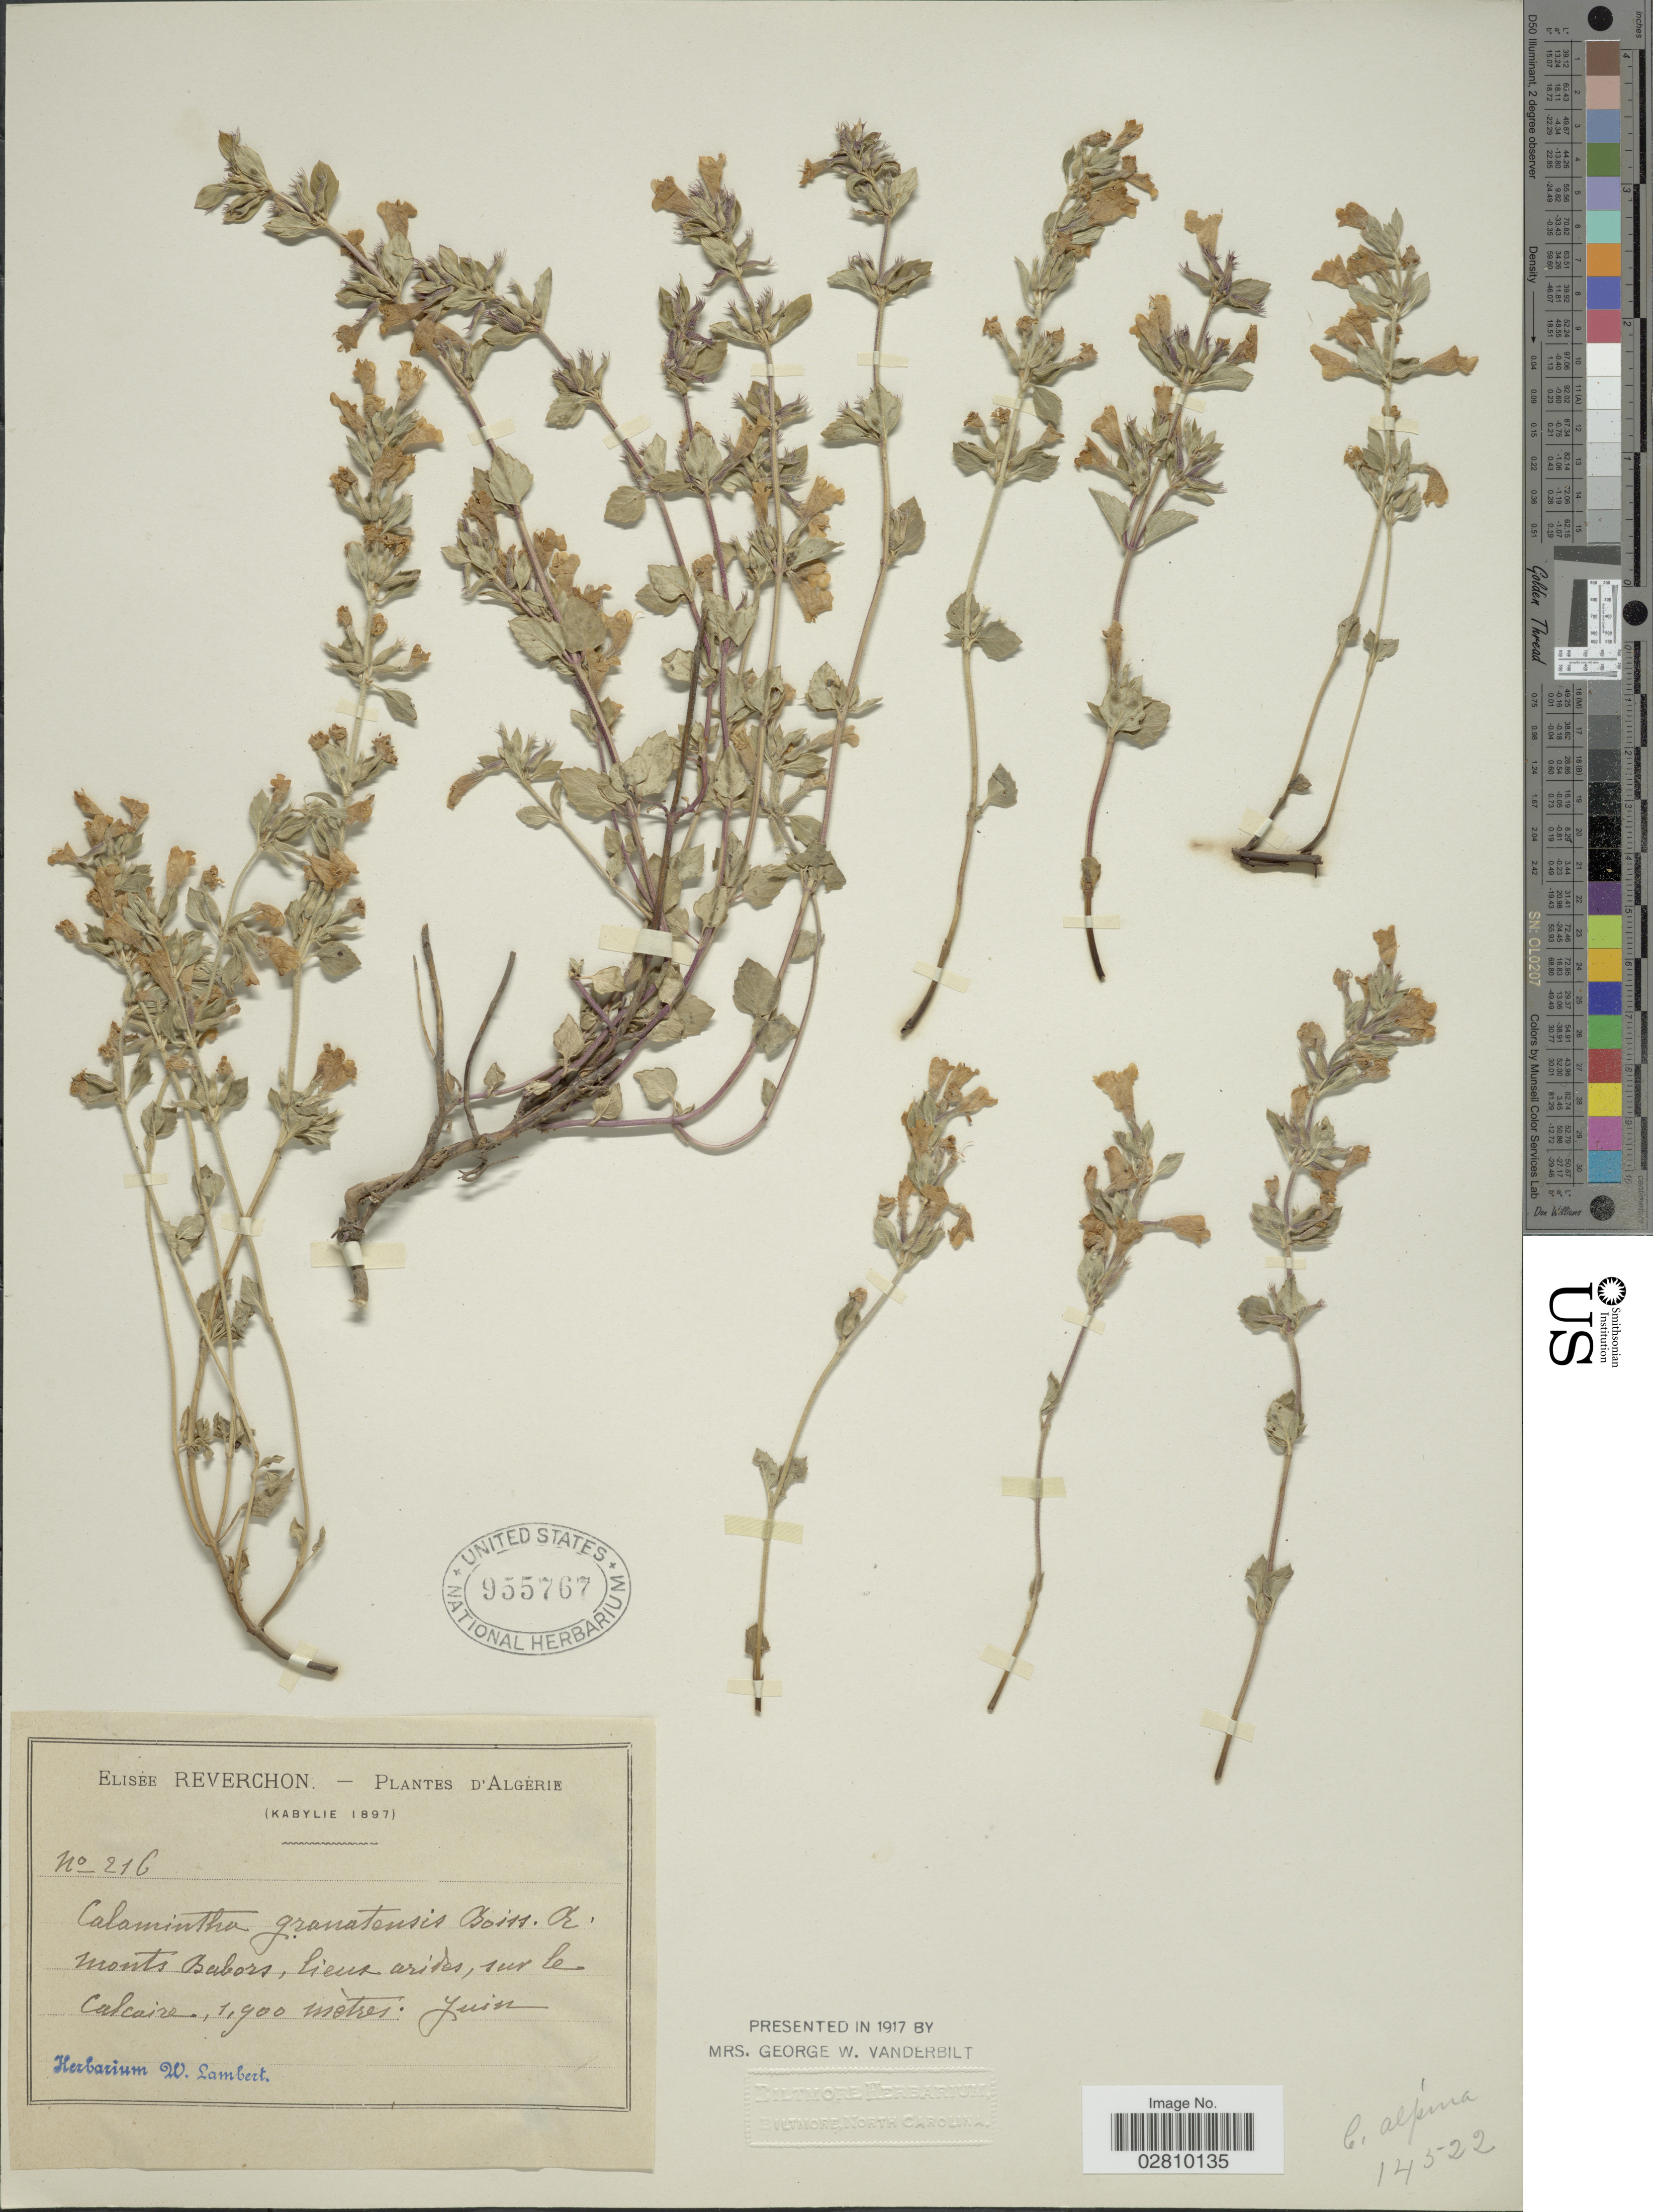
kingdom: Plantae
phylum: Tracheophyta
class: Magnoliopsida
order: Lamiales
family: Lamiaceae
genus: Calamintha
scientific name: Calamintha granatensis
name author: (Reut.) Boiss.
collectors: E. Reverchon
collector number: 216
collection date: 1897-06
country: Algeria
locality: Kabylie. Monts Babors, lieux arides, sur le calcaire.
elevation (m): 1900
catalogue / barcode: US 955767